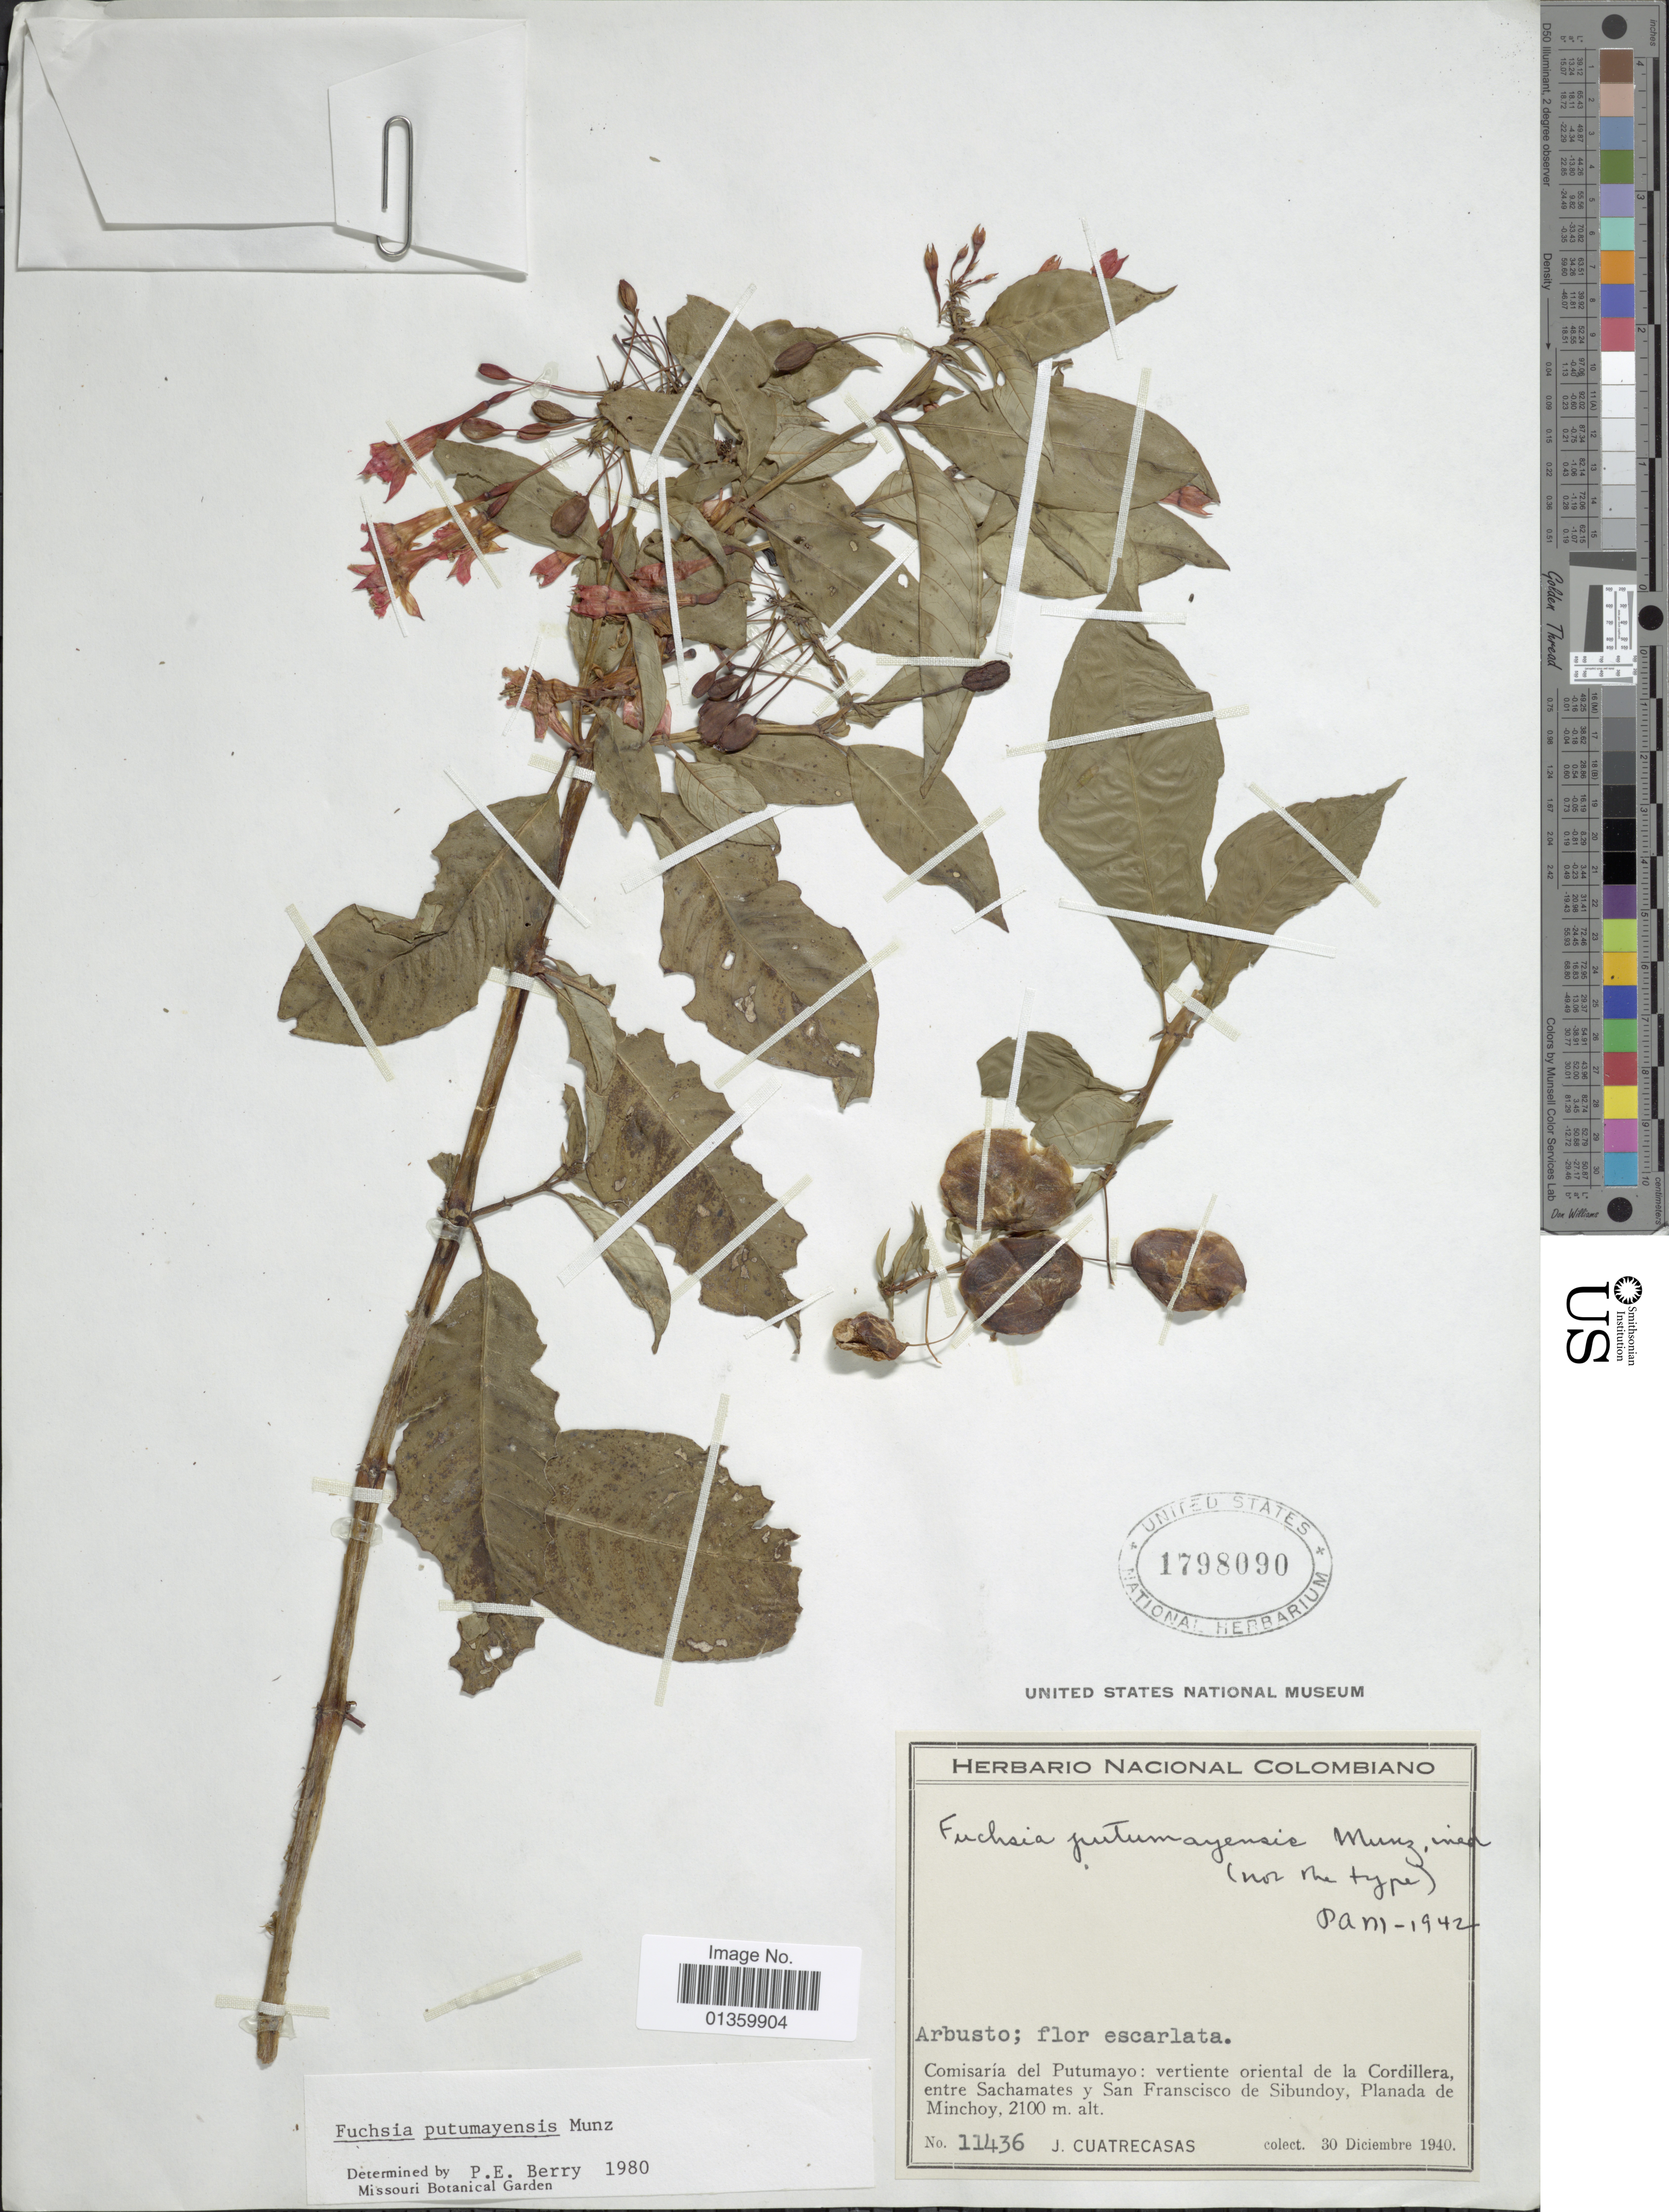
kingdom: Plantae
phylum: Tracheophyta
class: Magnoliopsida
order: Myrtales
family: Onagraceae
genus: Fuchsia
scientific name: Fuchsia putumayensis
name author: Munz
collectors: J. Cuatrecasas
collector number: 11436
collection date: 1940-12-30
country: Colombia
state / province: Putumayo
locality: Vertiente oriental de la Cordillera, entre Sachamate y San Francisco de Sibundoy, Planada de Minchoy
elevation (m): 2100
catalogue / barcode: US 1798090